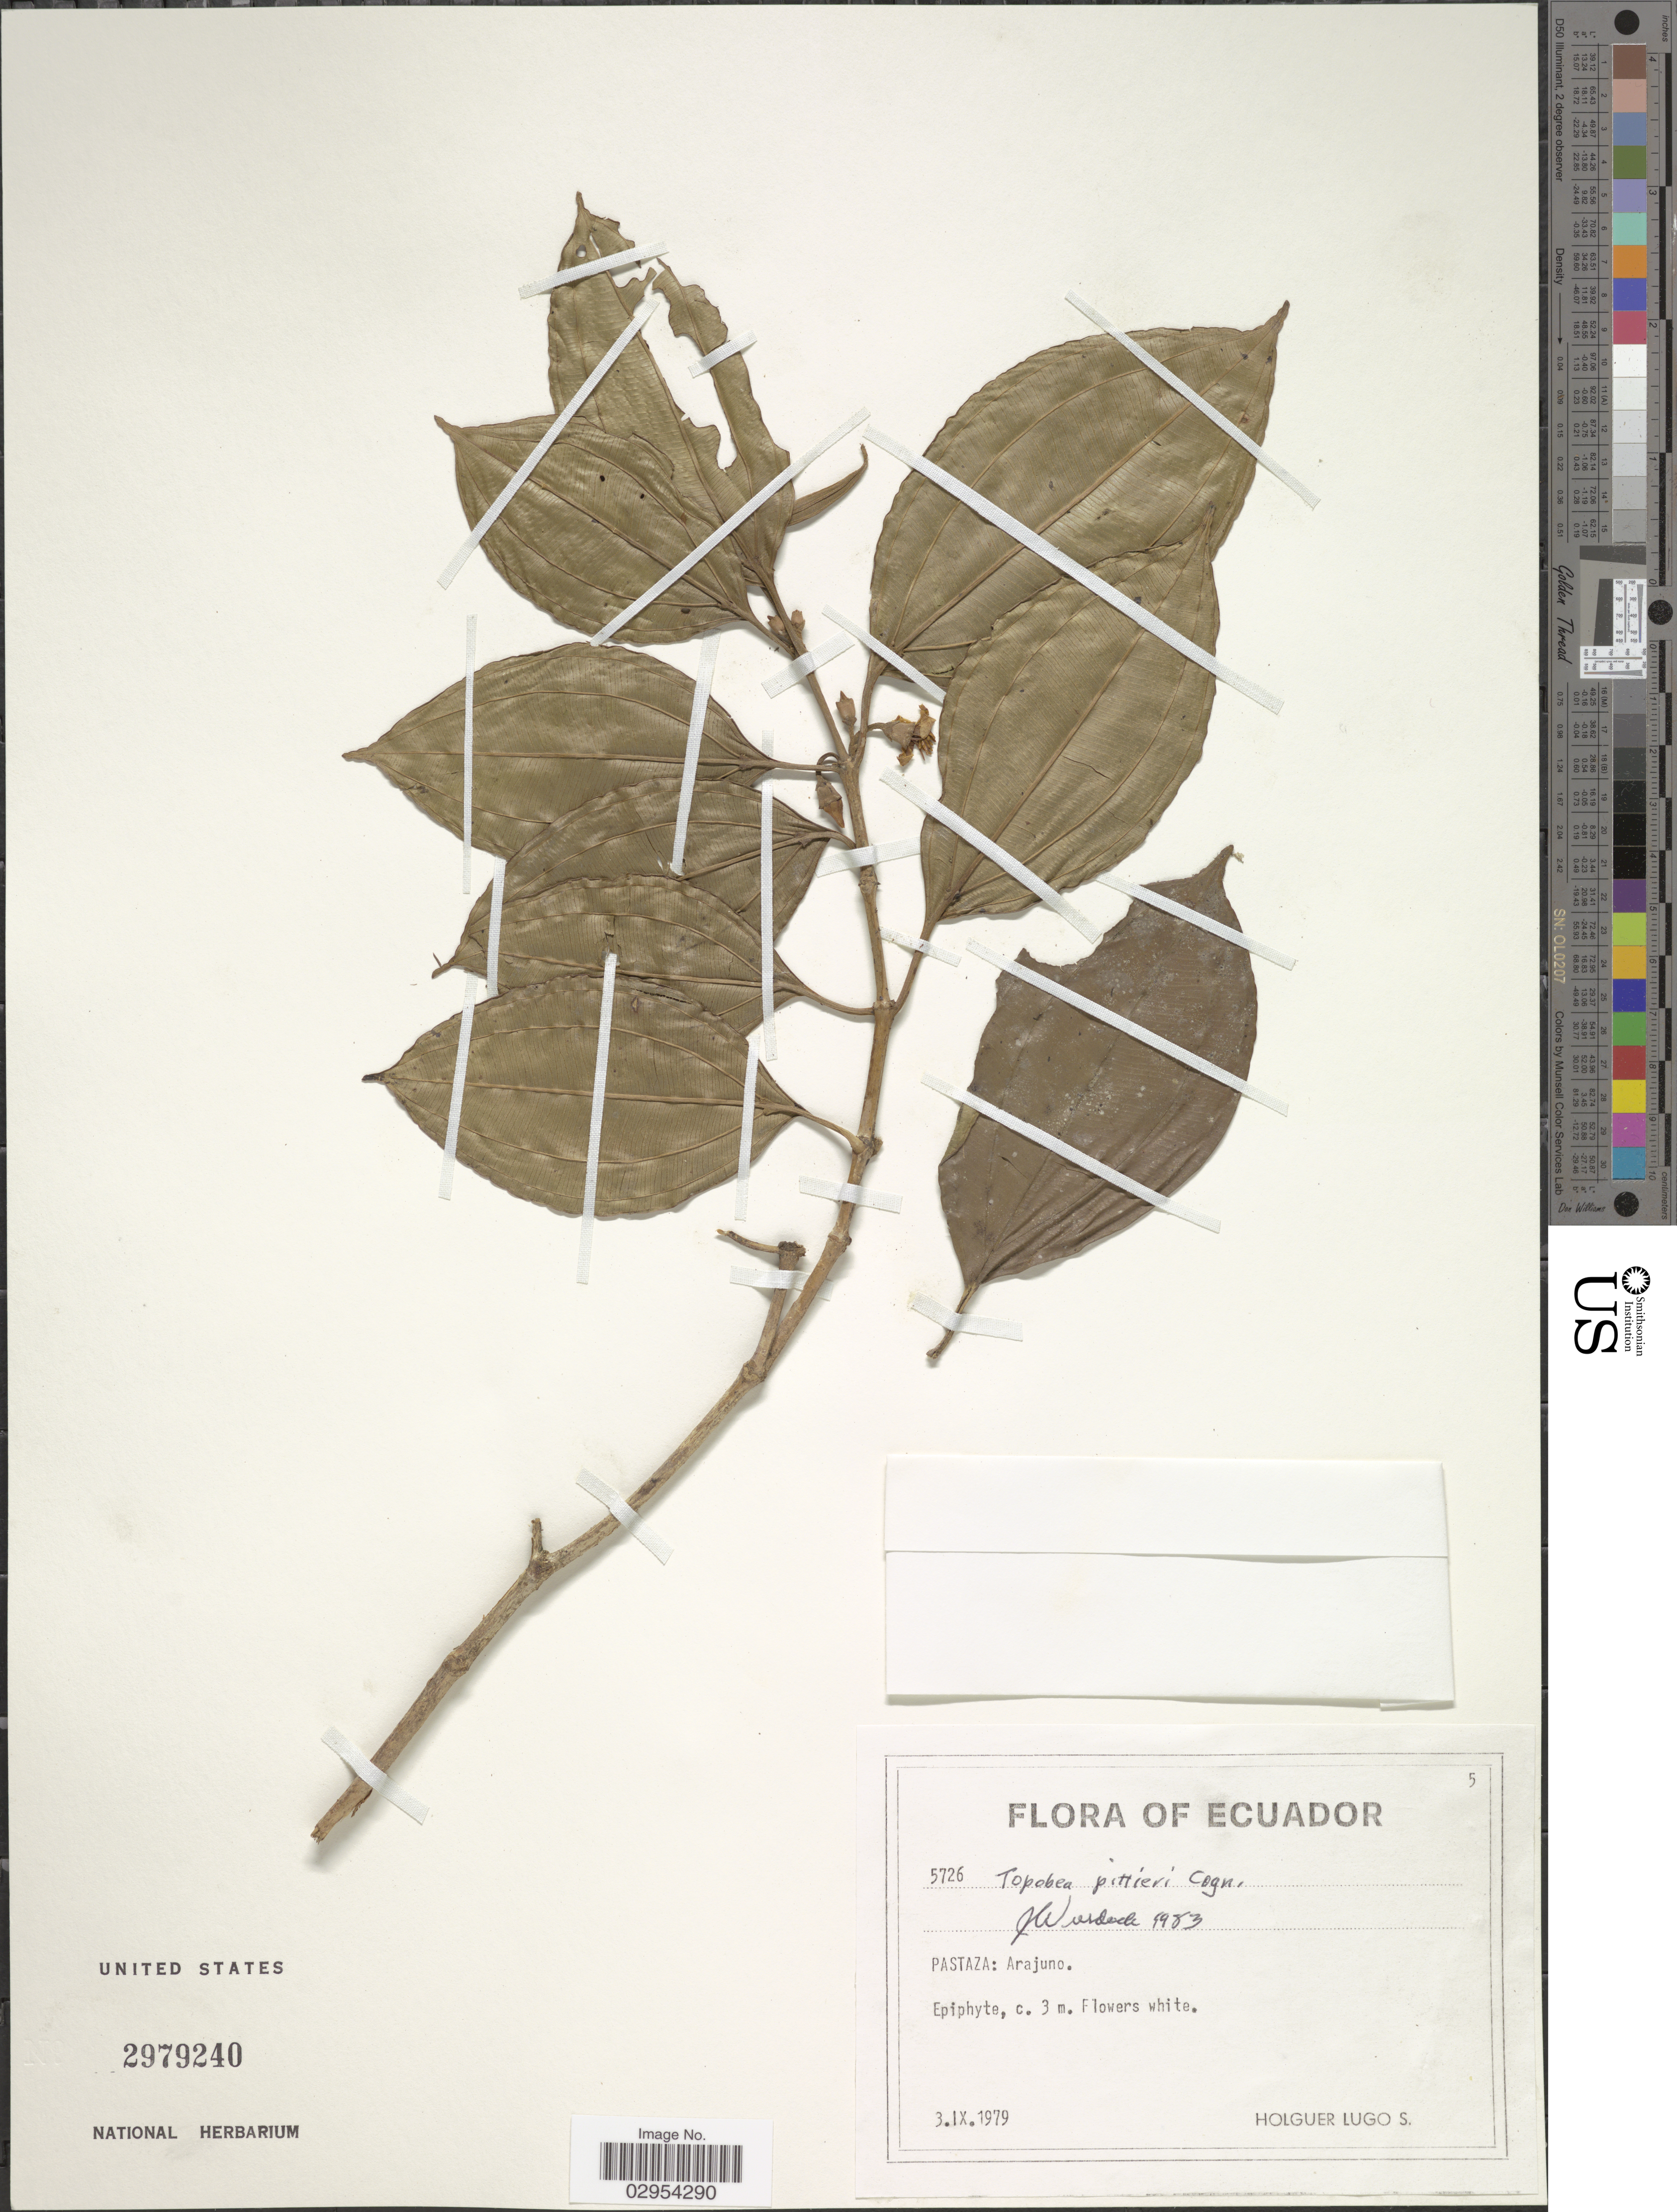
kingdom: Plantae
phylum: Tracheophyta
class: Magnoliopsida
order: Myrtales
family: Melastomataceae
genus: Topobea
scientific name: Topobea pittieri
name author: Cogn.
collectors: H. Lugo S.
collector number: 5726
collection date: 1979-09-03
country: Ecuador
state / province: Pastaza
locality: Arajuno.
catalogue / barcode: US 2979240